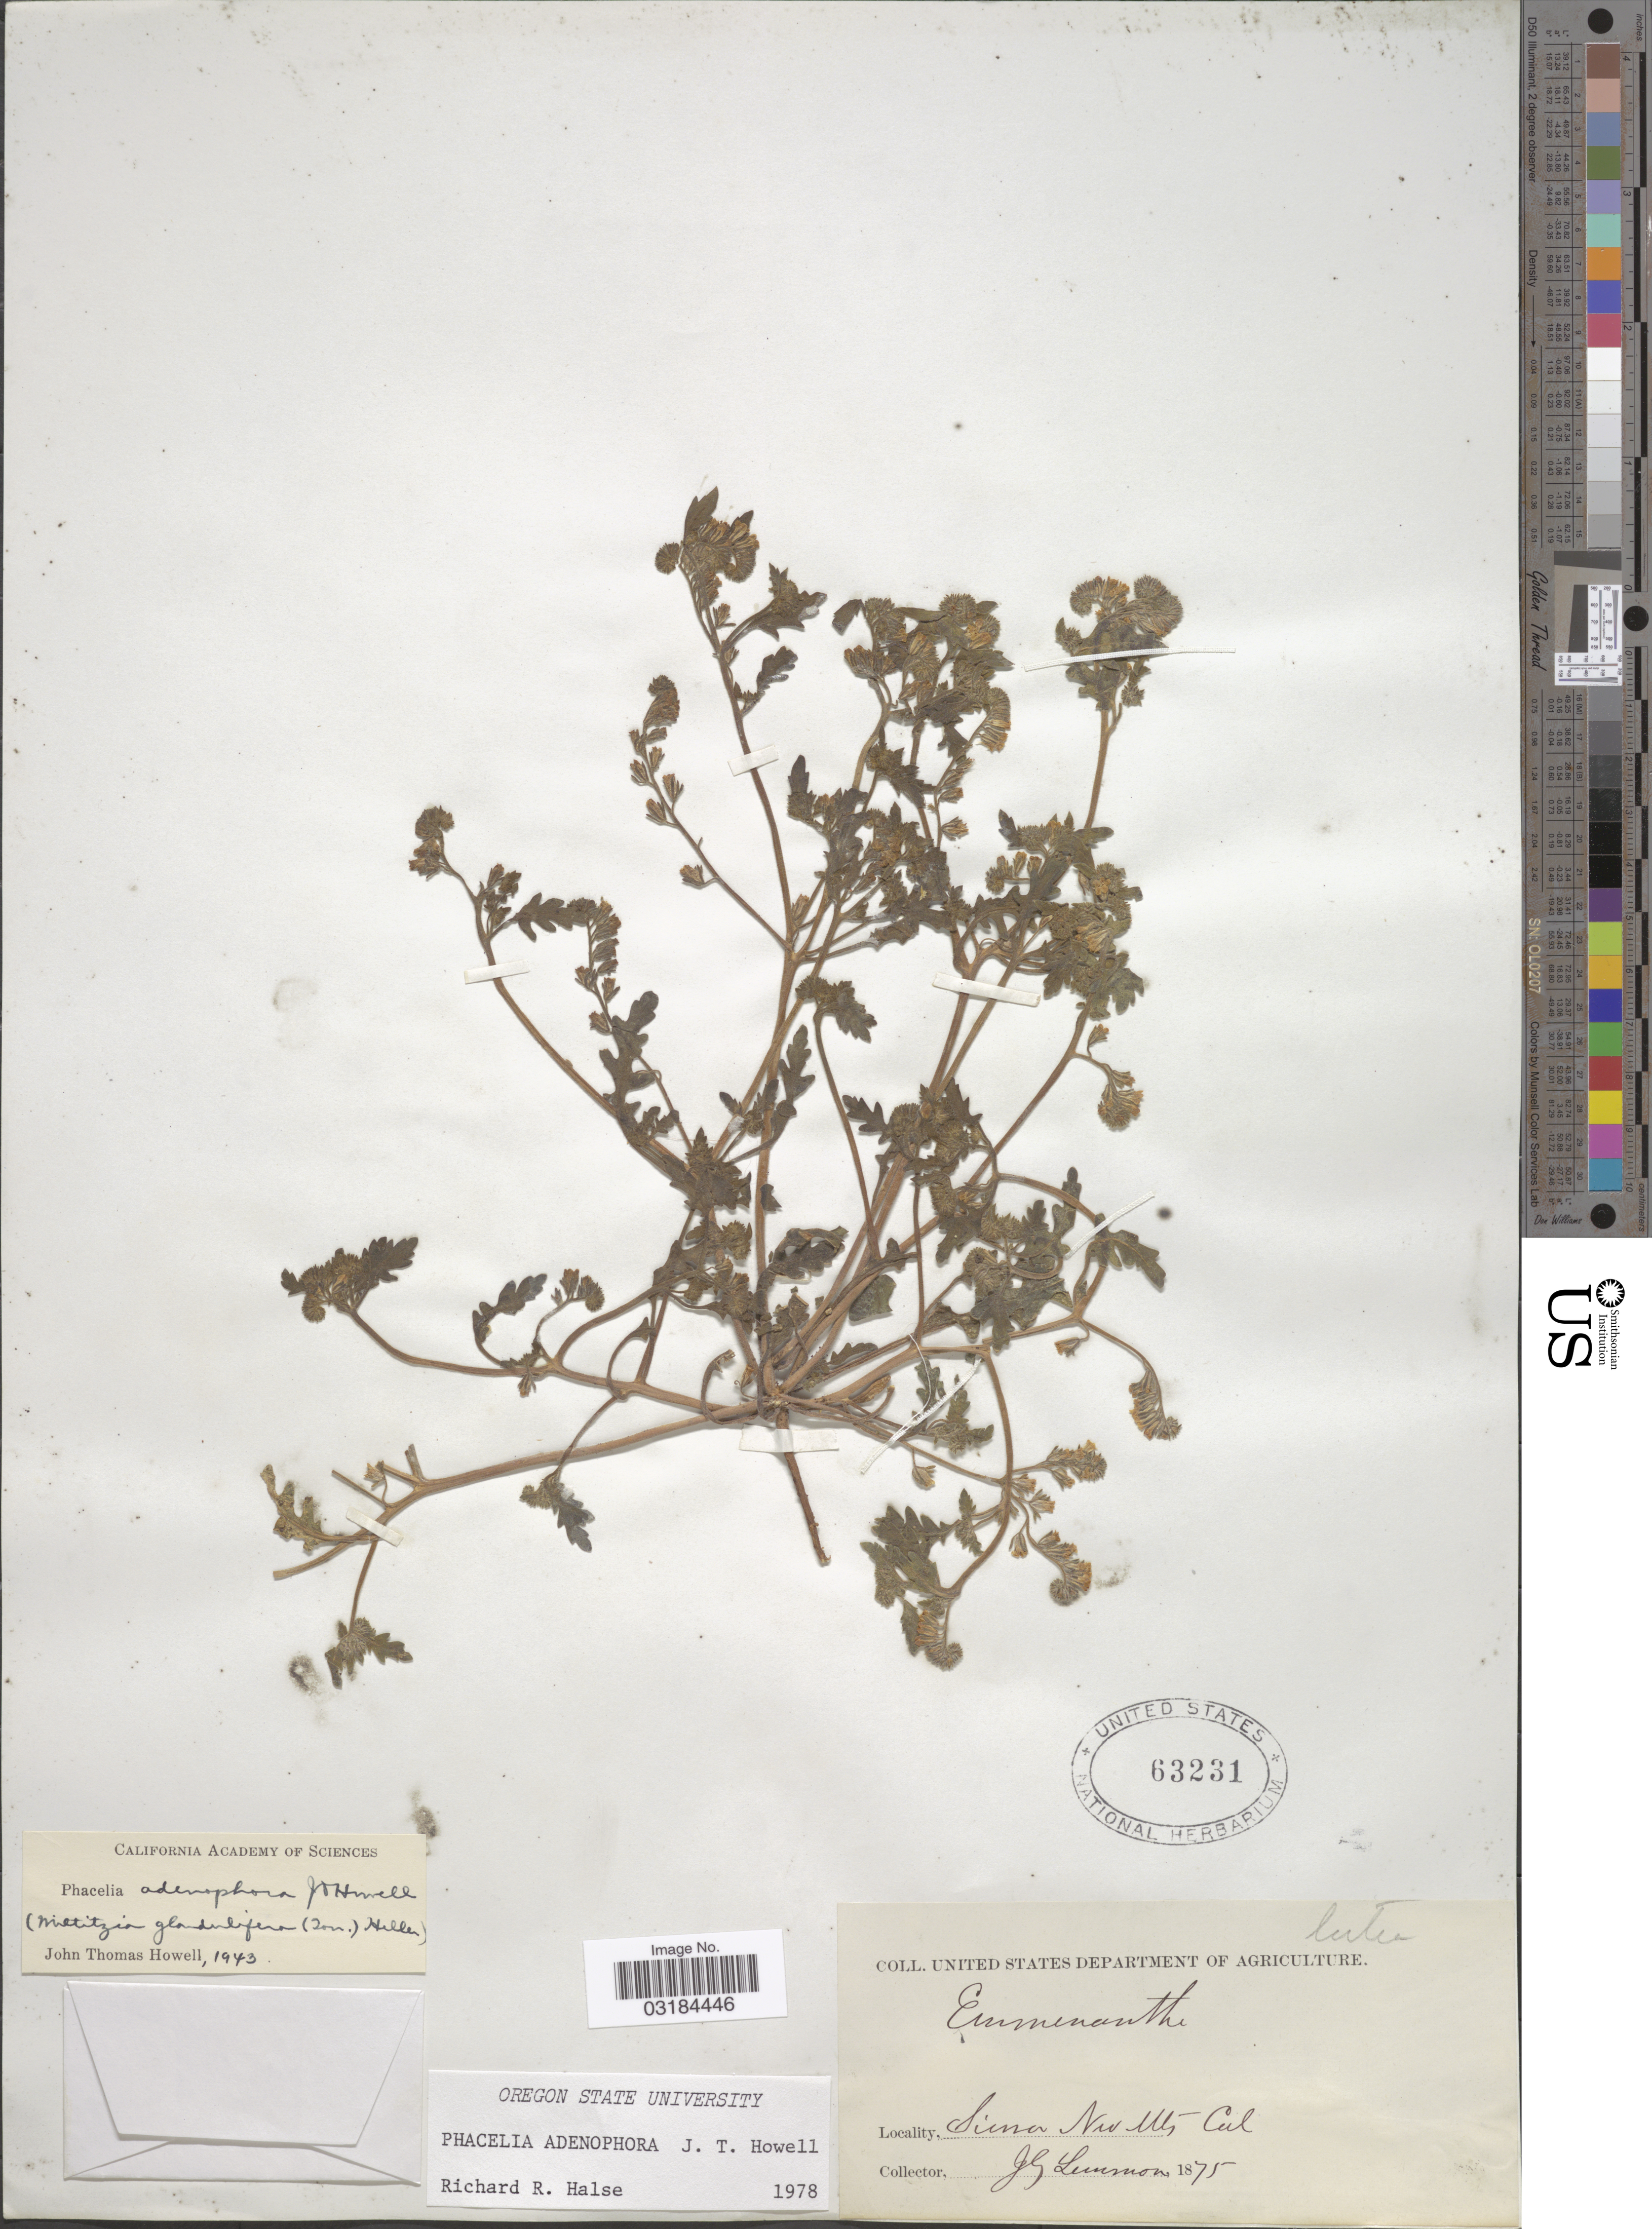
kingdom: Plantae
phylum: Tracheophyta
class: Magnoliopsida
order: Boraginales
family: Hydrophyllaceae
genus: Phacelia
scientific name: Phacelia adenophora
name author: J.T. Howell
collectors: J. Lemmon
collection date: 1875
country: United States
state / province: California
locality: Sierra Nev. Mts.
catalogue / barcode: US 63231